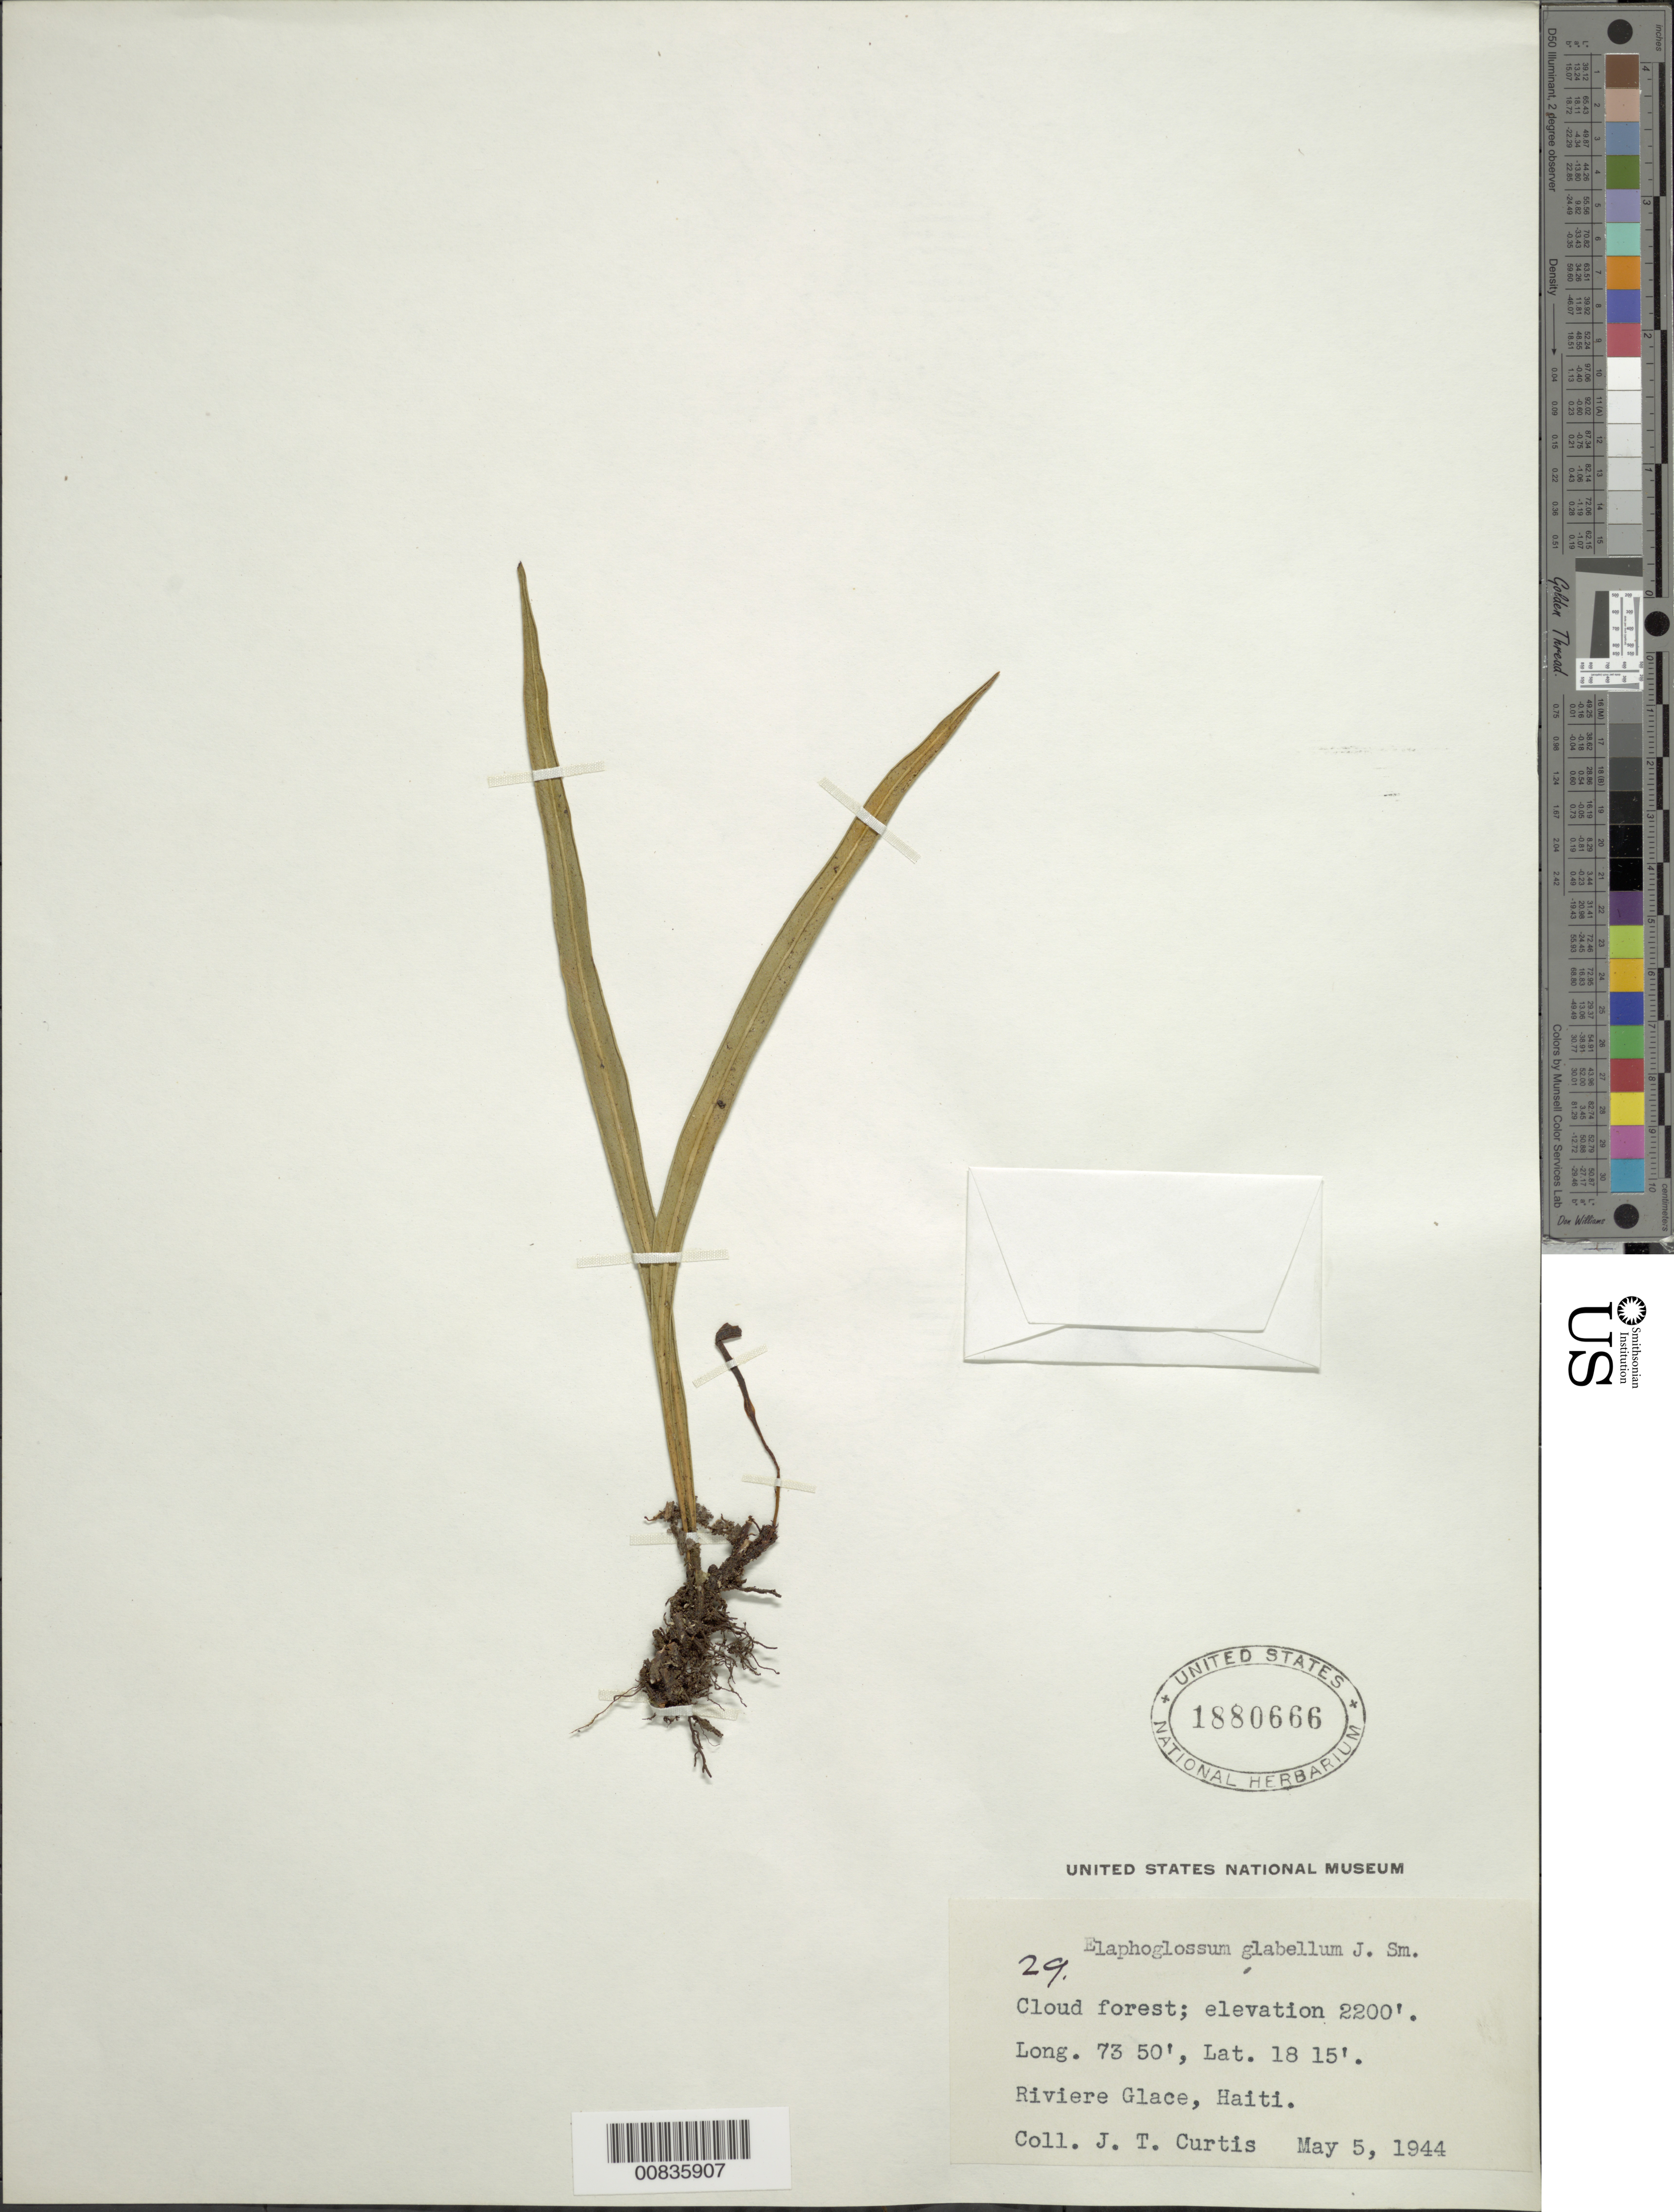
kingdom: Plantae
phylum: Tracheophyta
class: Polypodiopsida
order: Polypodiales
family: Dryopteridaceae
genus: Elaphoglossum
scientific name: Elaphoglossum glabellum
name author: J. Sm.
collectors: J. Curtis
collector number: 29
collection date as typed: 05 May 1944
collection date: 1944-05-05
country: Haiti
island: Hispaniola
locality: Riviere Glace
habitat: Cloud forest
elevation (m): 671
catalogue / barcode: US 1880666